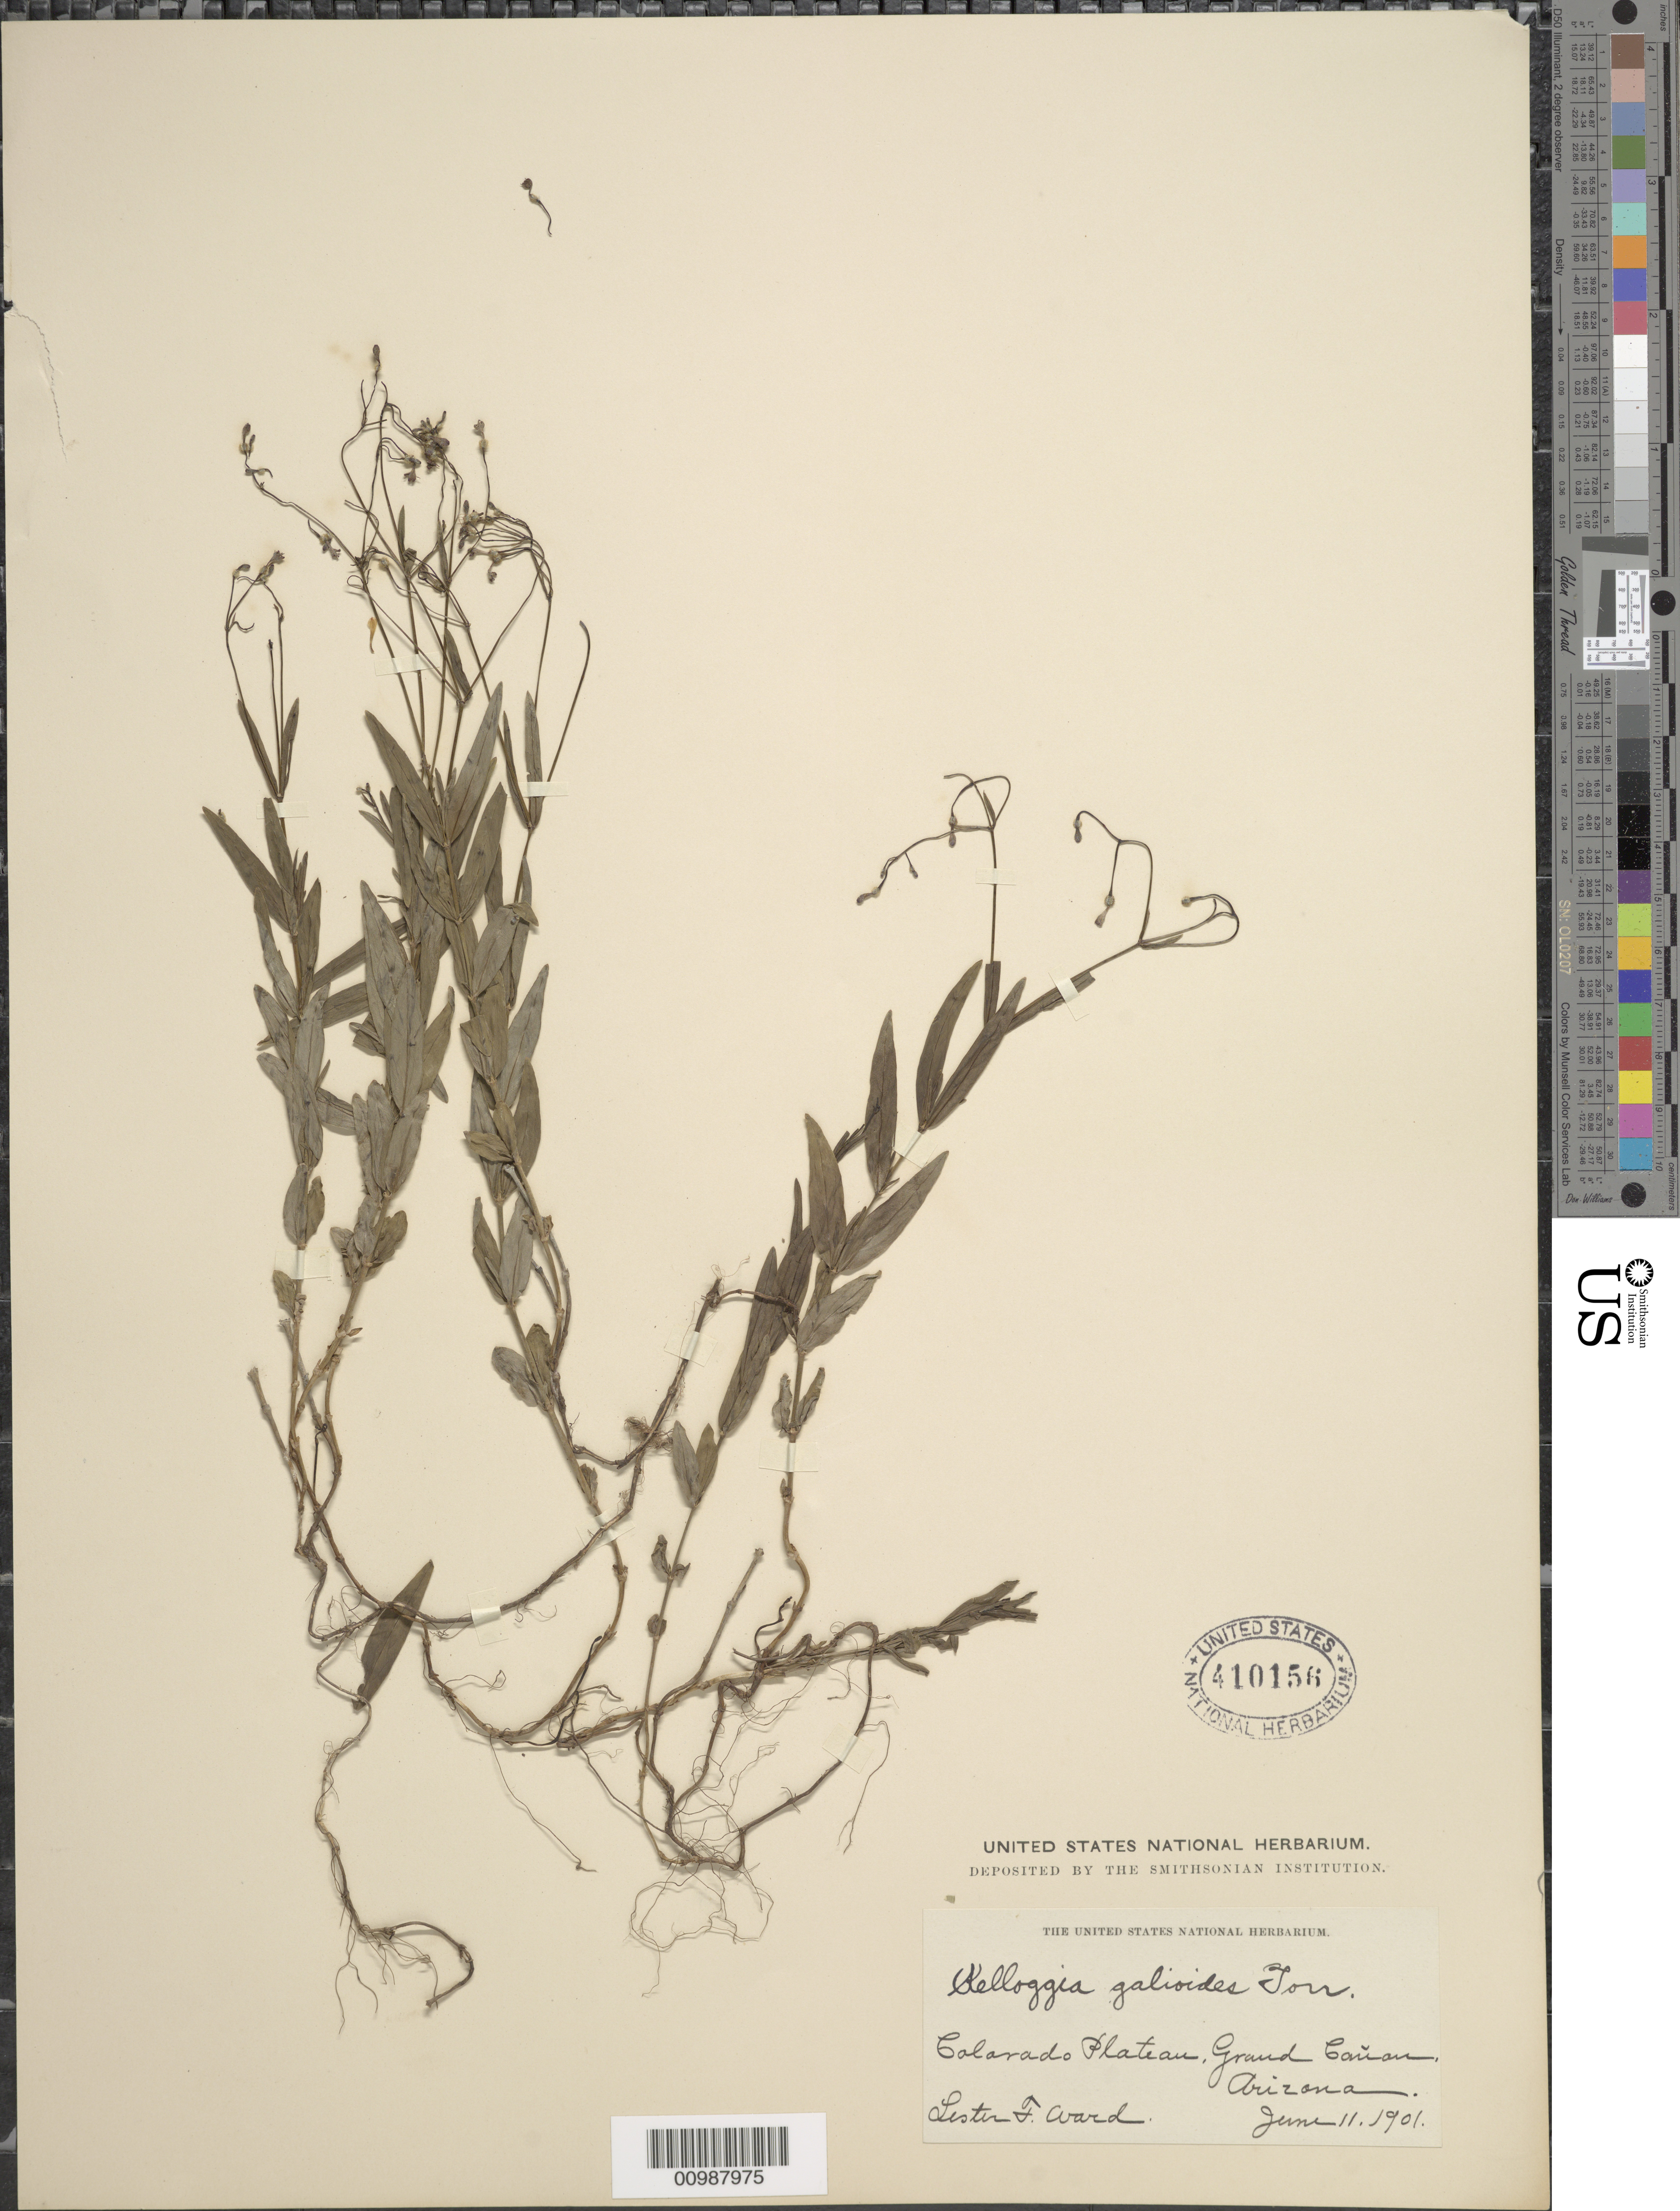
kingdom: Plantae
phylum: Tracheophyta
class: Magnoliopsida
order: Gentianales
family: Rubiaceae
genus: Kelloggia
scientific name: Kelloggia galioides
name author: Torr. in Wilkes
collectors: L. F. Ward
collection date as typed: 11 Jun 1901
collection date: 1901-06-11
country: United States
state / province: Arizona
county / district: Coconino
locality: Colorado Plateau, Grand Canyon.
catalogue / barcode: US 410156